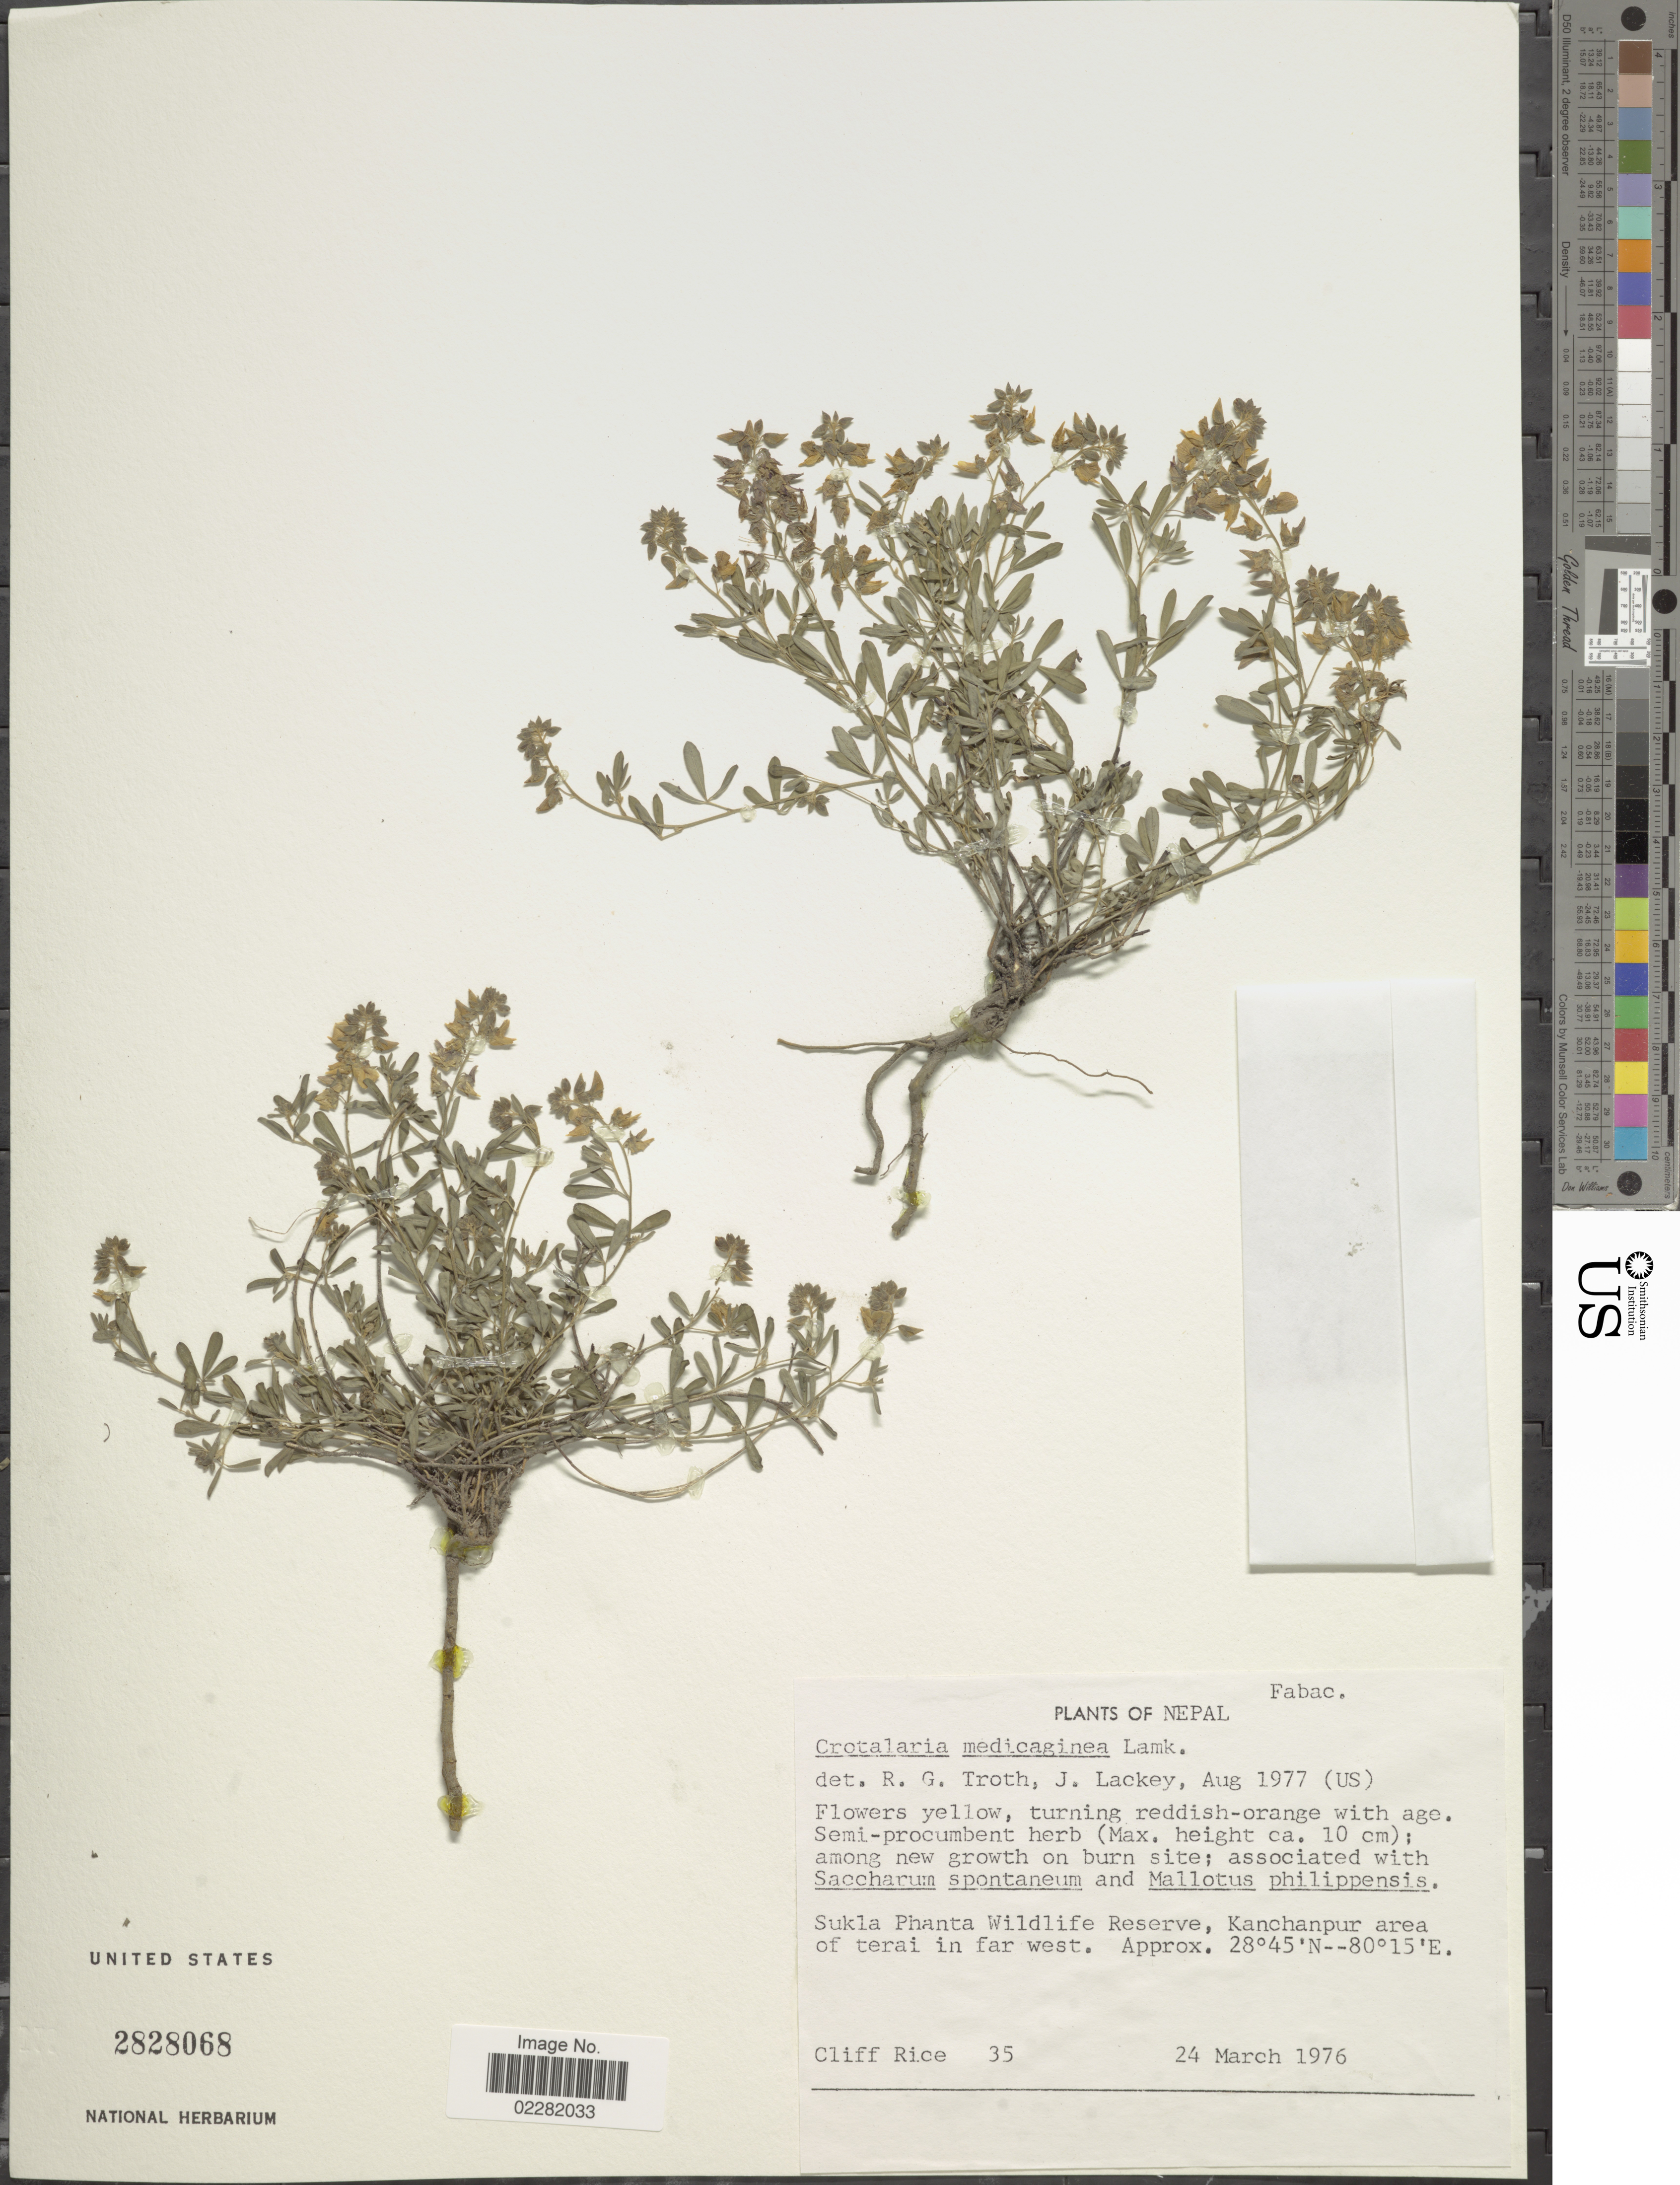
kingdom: Plantae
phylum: Tracheophyta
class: Magnoliopsida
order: Fabales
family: Fabaceae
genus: Crotalaria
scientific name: Crotalaria medicaginea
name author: Lam.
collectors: C. Rice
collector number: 35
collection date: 1976-03-24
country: Nepal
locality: Sukla Phanta Wildlife Resrve, Kanchanpur Area of terai in far west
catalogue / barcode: US 2828068